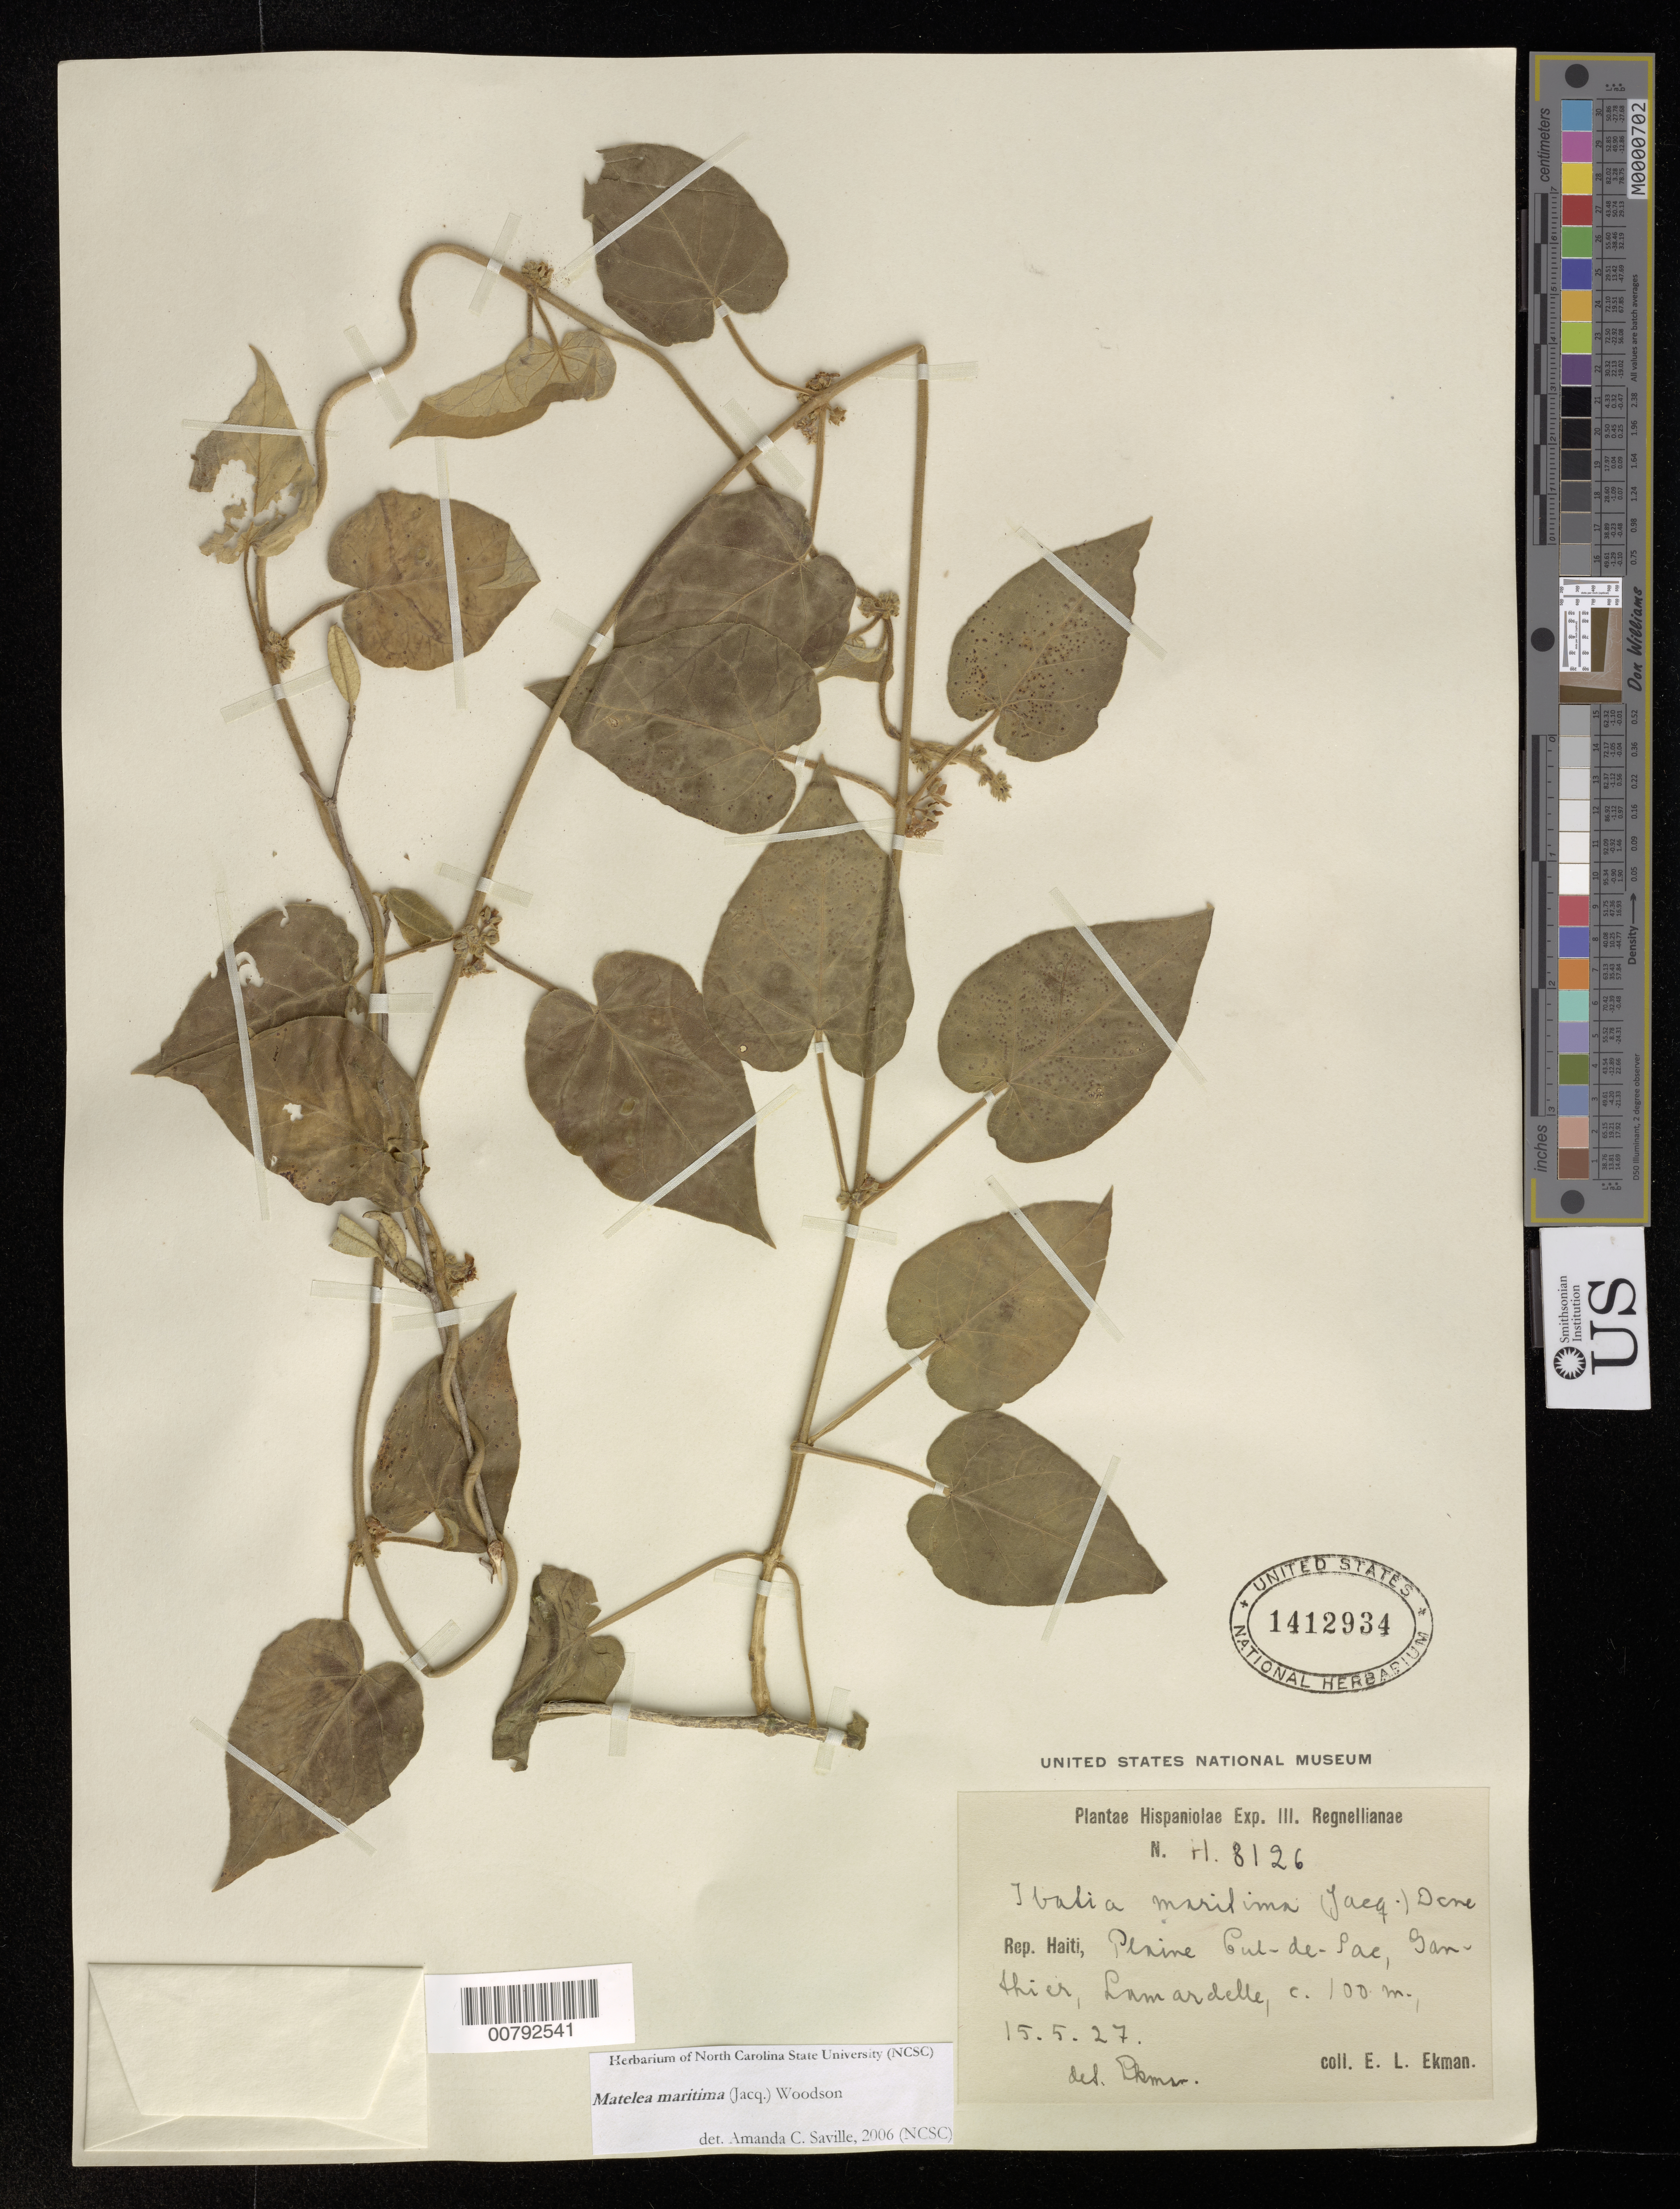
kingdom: Plantae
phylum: Tracheophyta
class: Magnoliopsida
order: Gentianales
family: Apocynaceae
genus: Matelea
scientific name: Matelea maritima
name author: (Jacq.) Woodson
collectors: E. L. Ekman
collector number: H 8126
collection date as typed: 15 May 1927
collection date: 1927-05-15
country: Haiti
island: Hispaniola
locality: Plaine Cul-de-Sac, Ganthier, Lamardelle.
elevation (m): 100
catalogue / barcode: US 1412934